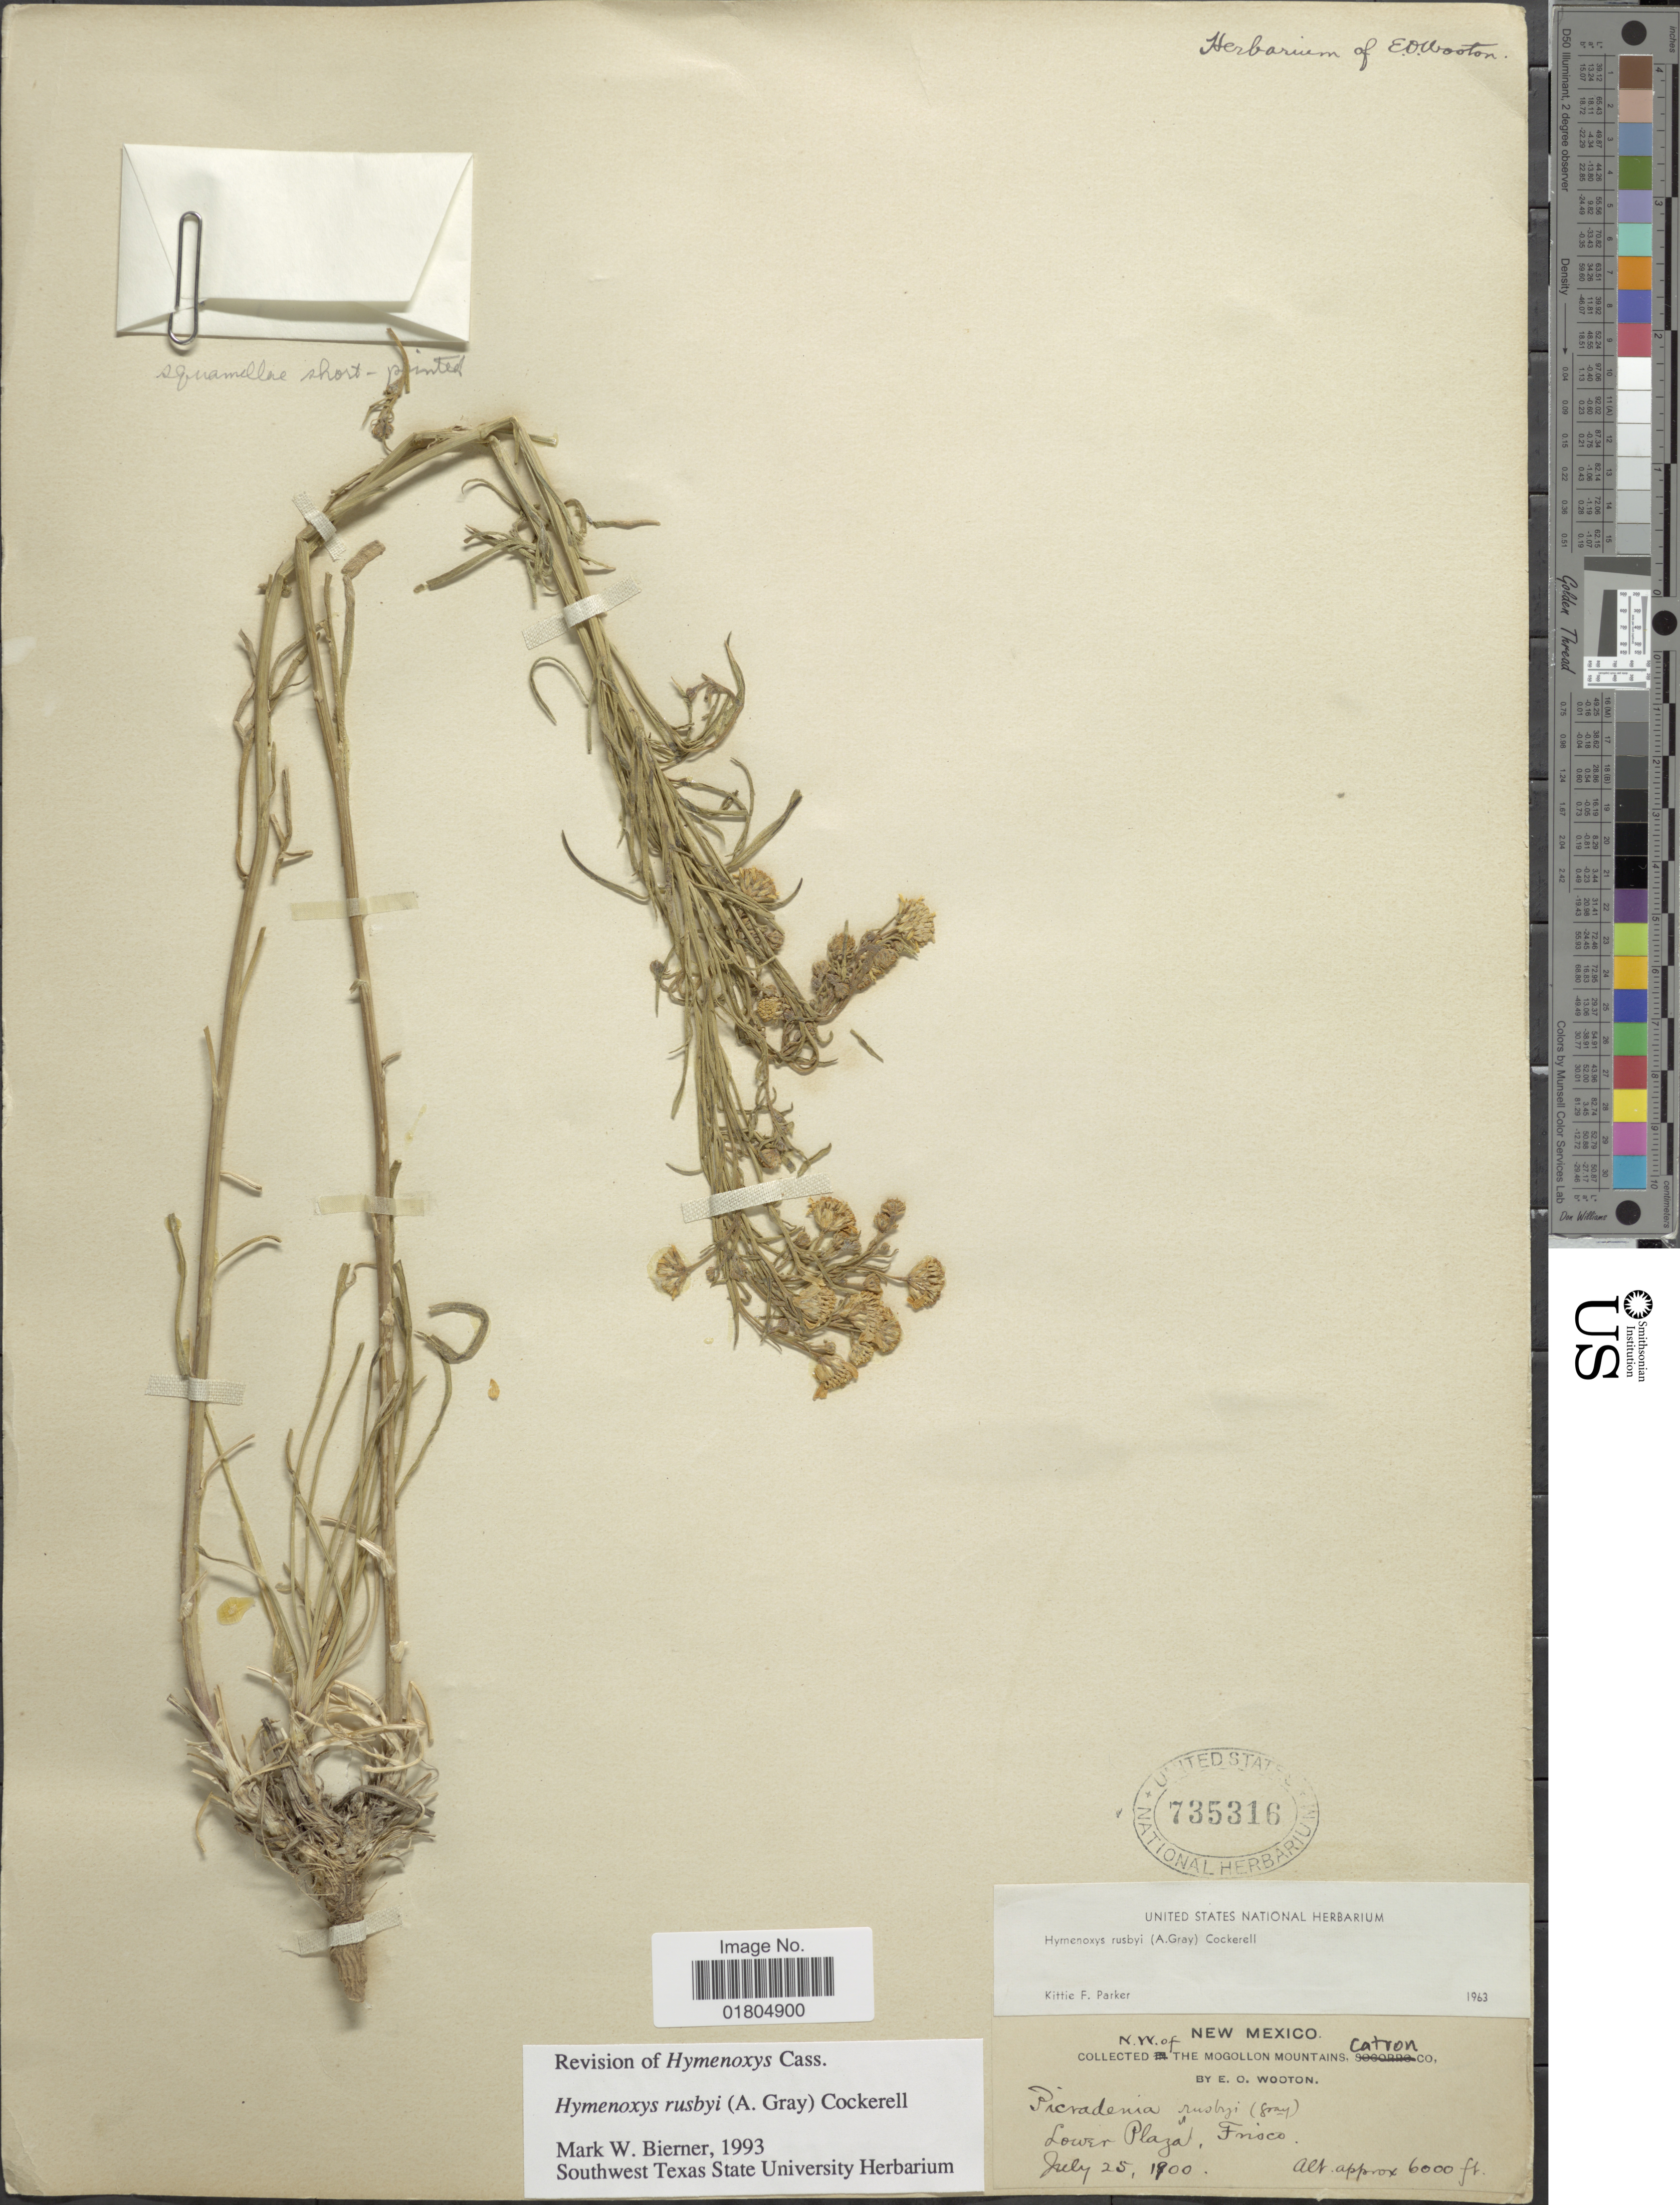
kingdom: Plantae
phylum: Tracheophyta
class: Magnoliopsida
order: Asterales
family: Asteraceae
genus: Hymenoxys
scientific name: Hymenoxys rusbyi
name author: (A. Gray) Cockerell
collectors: E. O. Wooton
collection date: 1900-07-25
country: United States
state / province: New Mexico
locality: N. W. of the Mogollon Mountains, Catron Co. Lower Plaza, Frisco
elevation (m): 1829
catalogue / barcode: US 735316